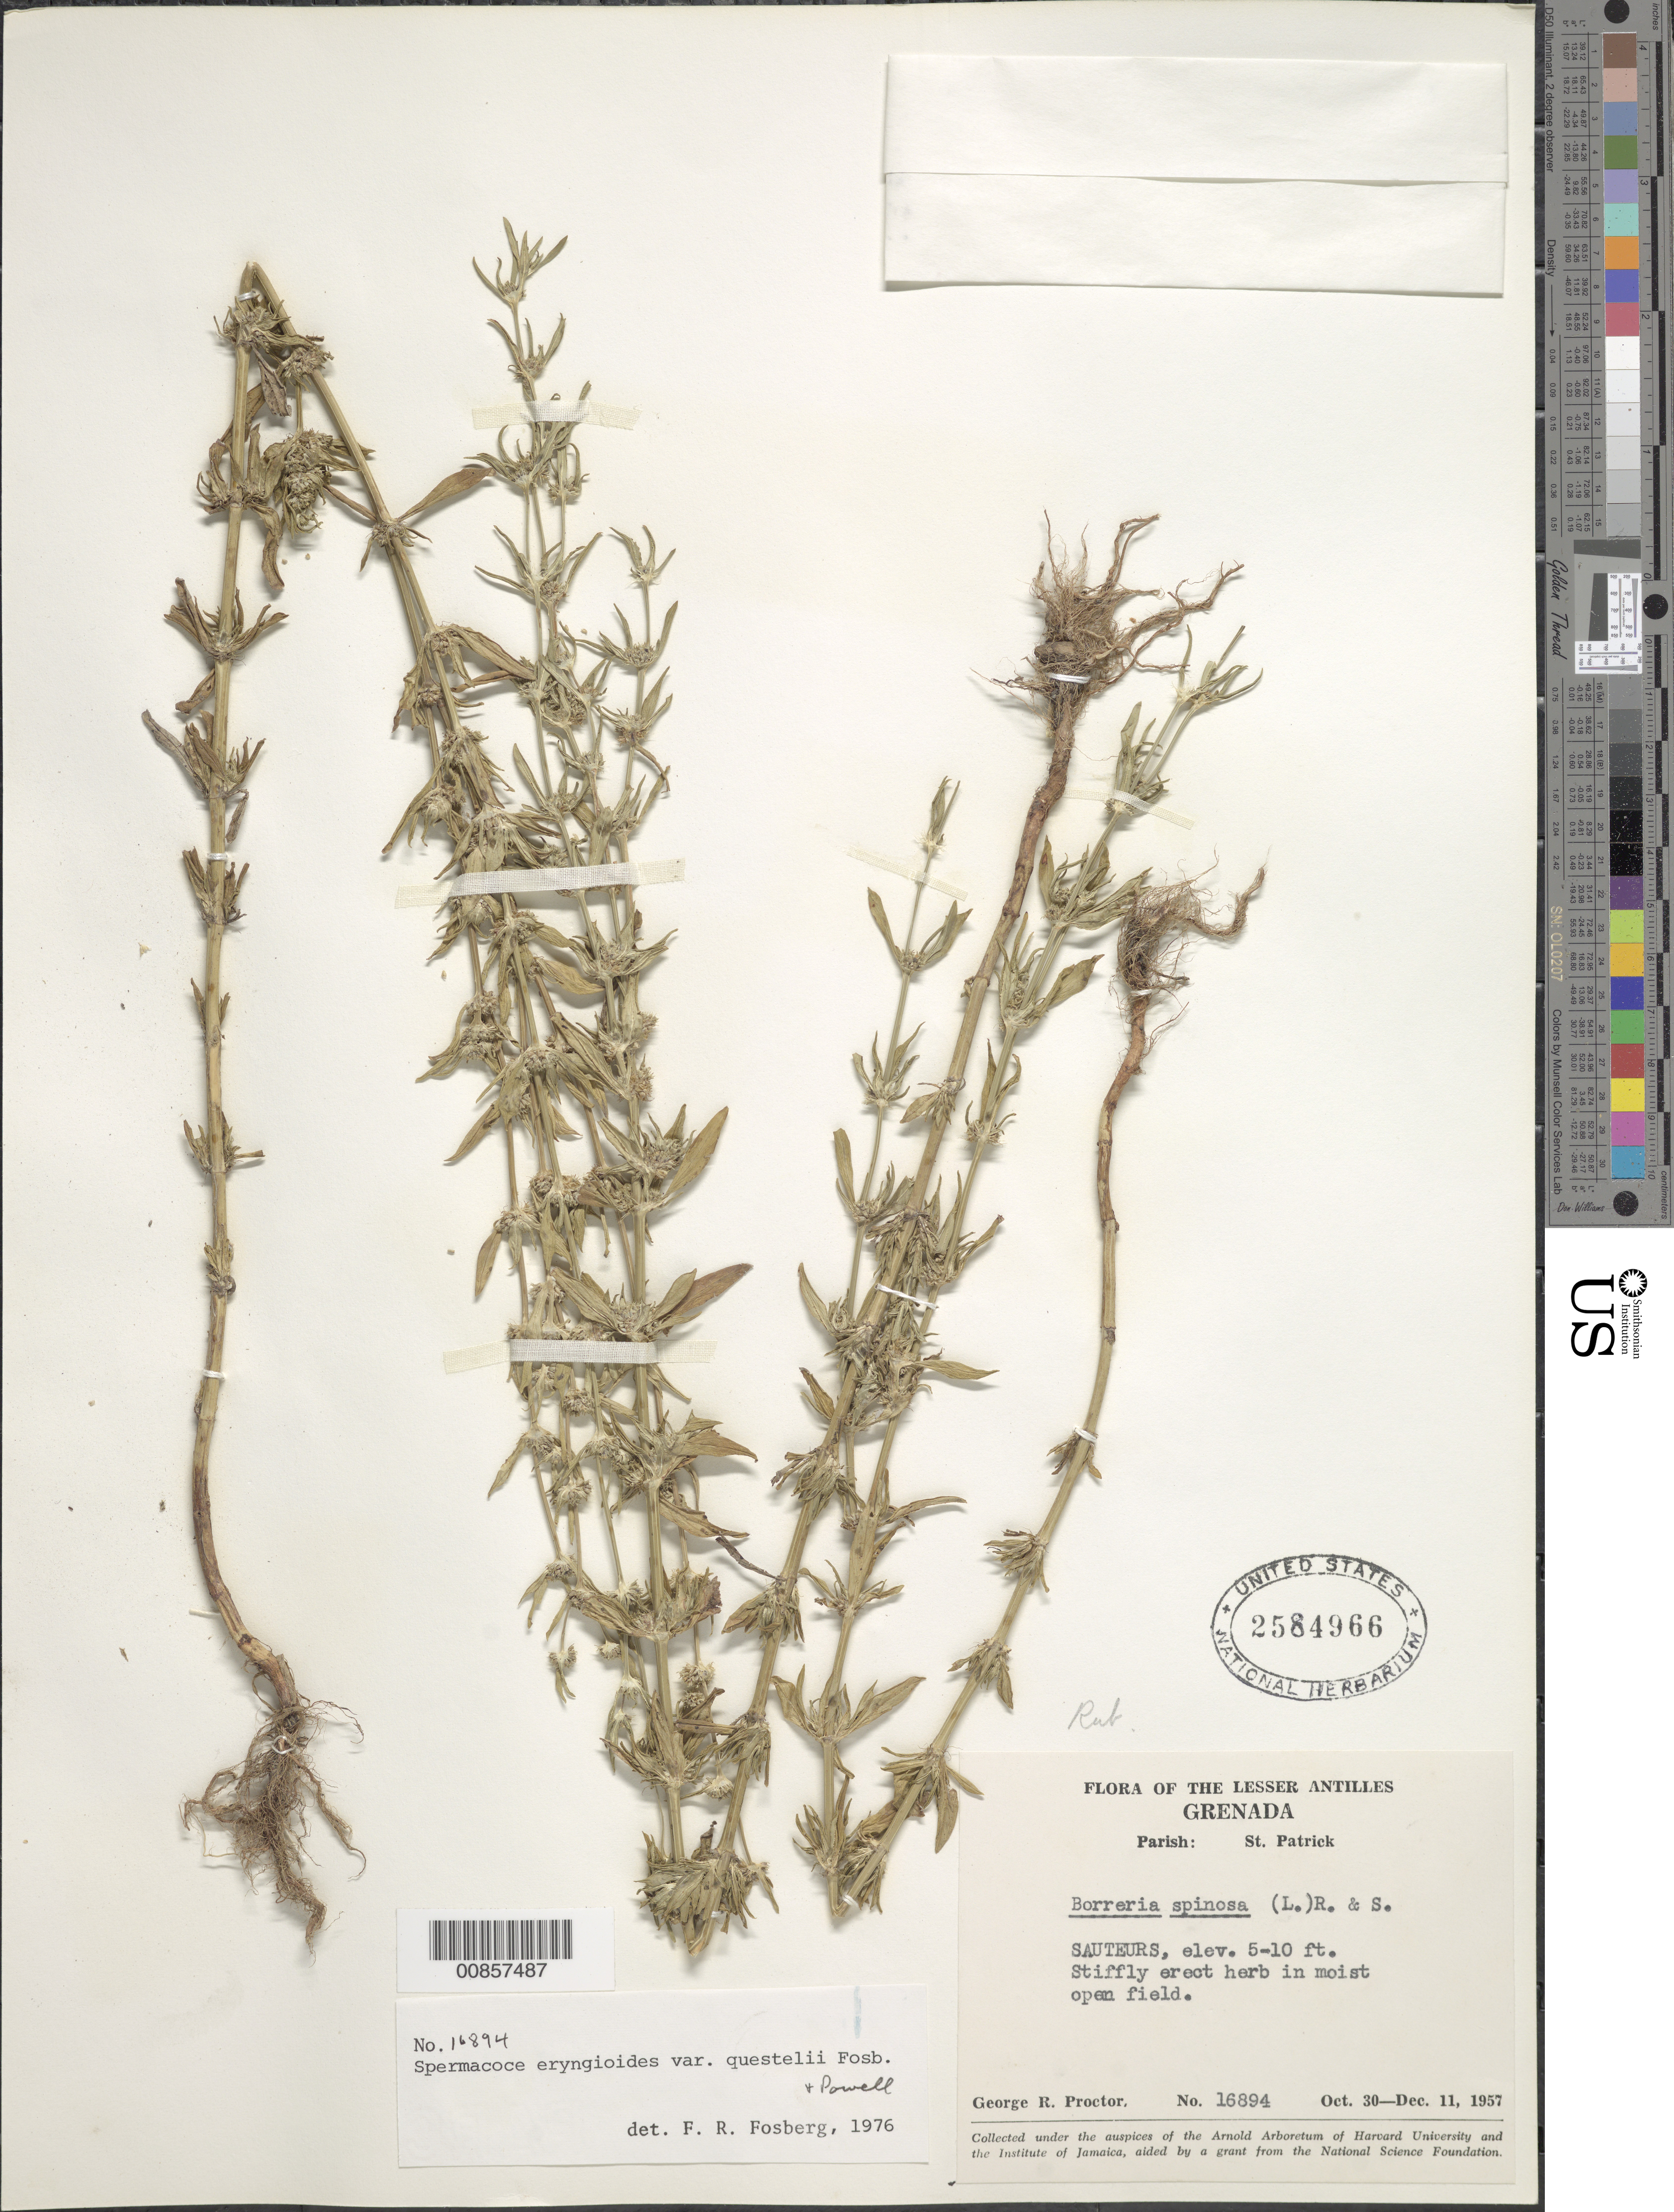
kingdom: Plantae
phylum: Tracheophyta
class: Magnoliopsida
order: Gentianales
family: Rubiaceae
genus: Spermacoce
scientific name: Spermacoce eryngioides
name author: (Cham. & Schltdl.) Kuntze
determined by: Fosberg, F. R.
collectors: G. R. Proctor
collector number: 16894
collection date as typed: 30 Oct 1957 to 11 Dec 1957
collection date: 1957-10-30/1957-12-11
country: Grenada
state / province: Saint Patrick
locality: Sauteurs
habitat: In moist open field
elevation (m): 2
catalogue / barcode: US 2584966